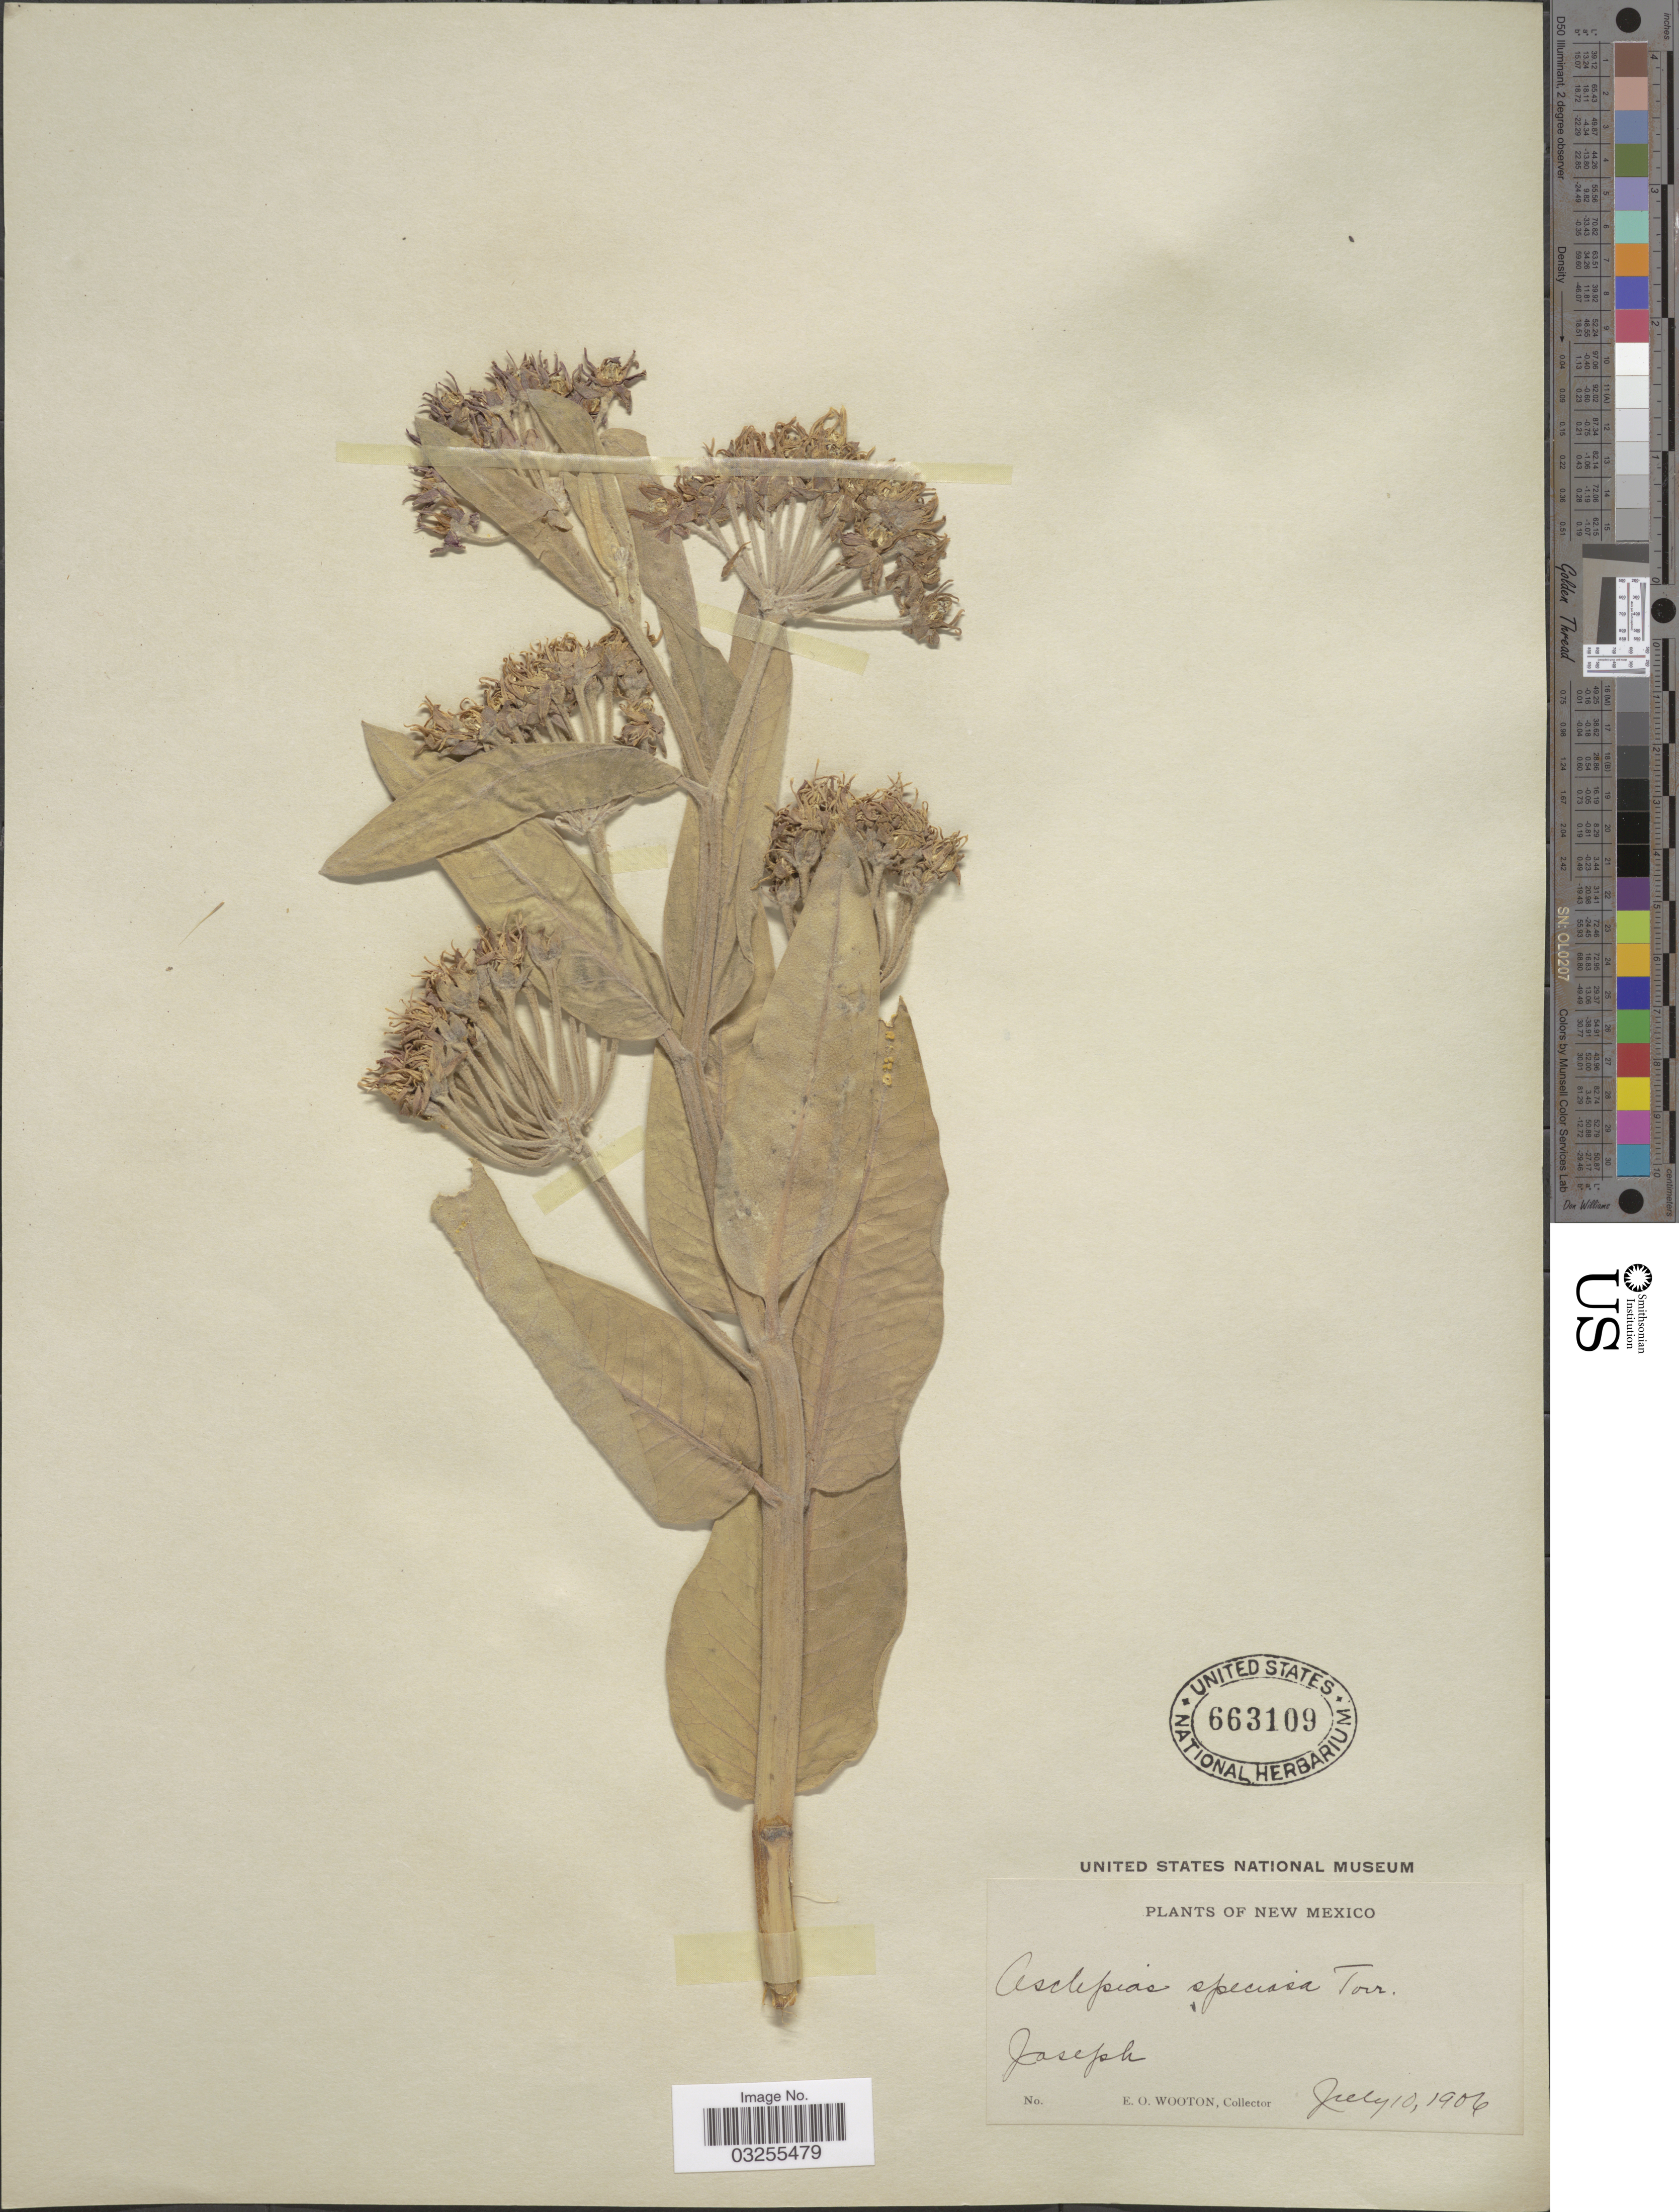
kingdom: Plantae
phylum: Tracheophyta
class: Magnoliopsida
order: Gentianales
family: Apocynaceae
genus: Asclepias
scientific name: Asclepias speciosa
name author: Torr.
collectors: E. O. Wooton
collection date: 1906-07-10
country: United States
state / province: New Mexico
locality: Joseph.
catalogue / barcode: US 663109